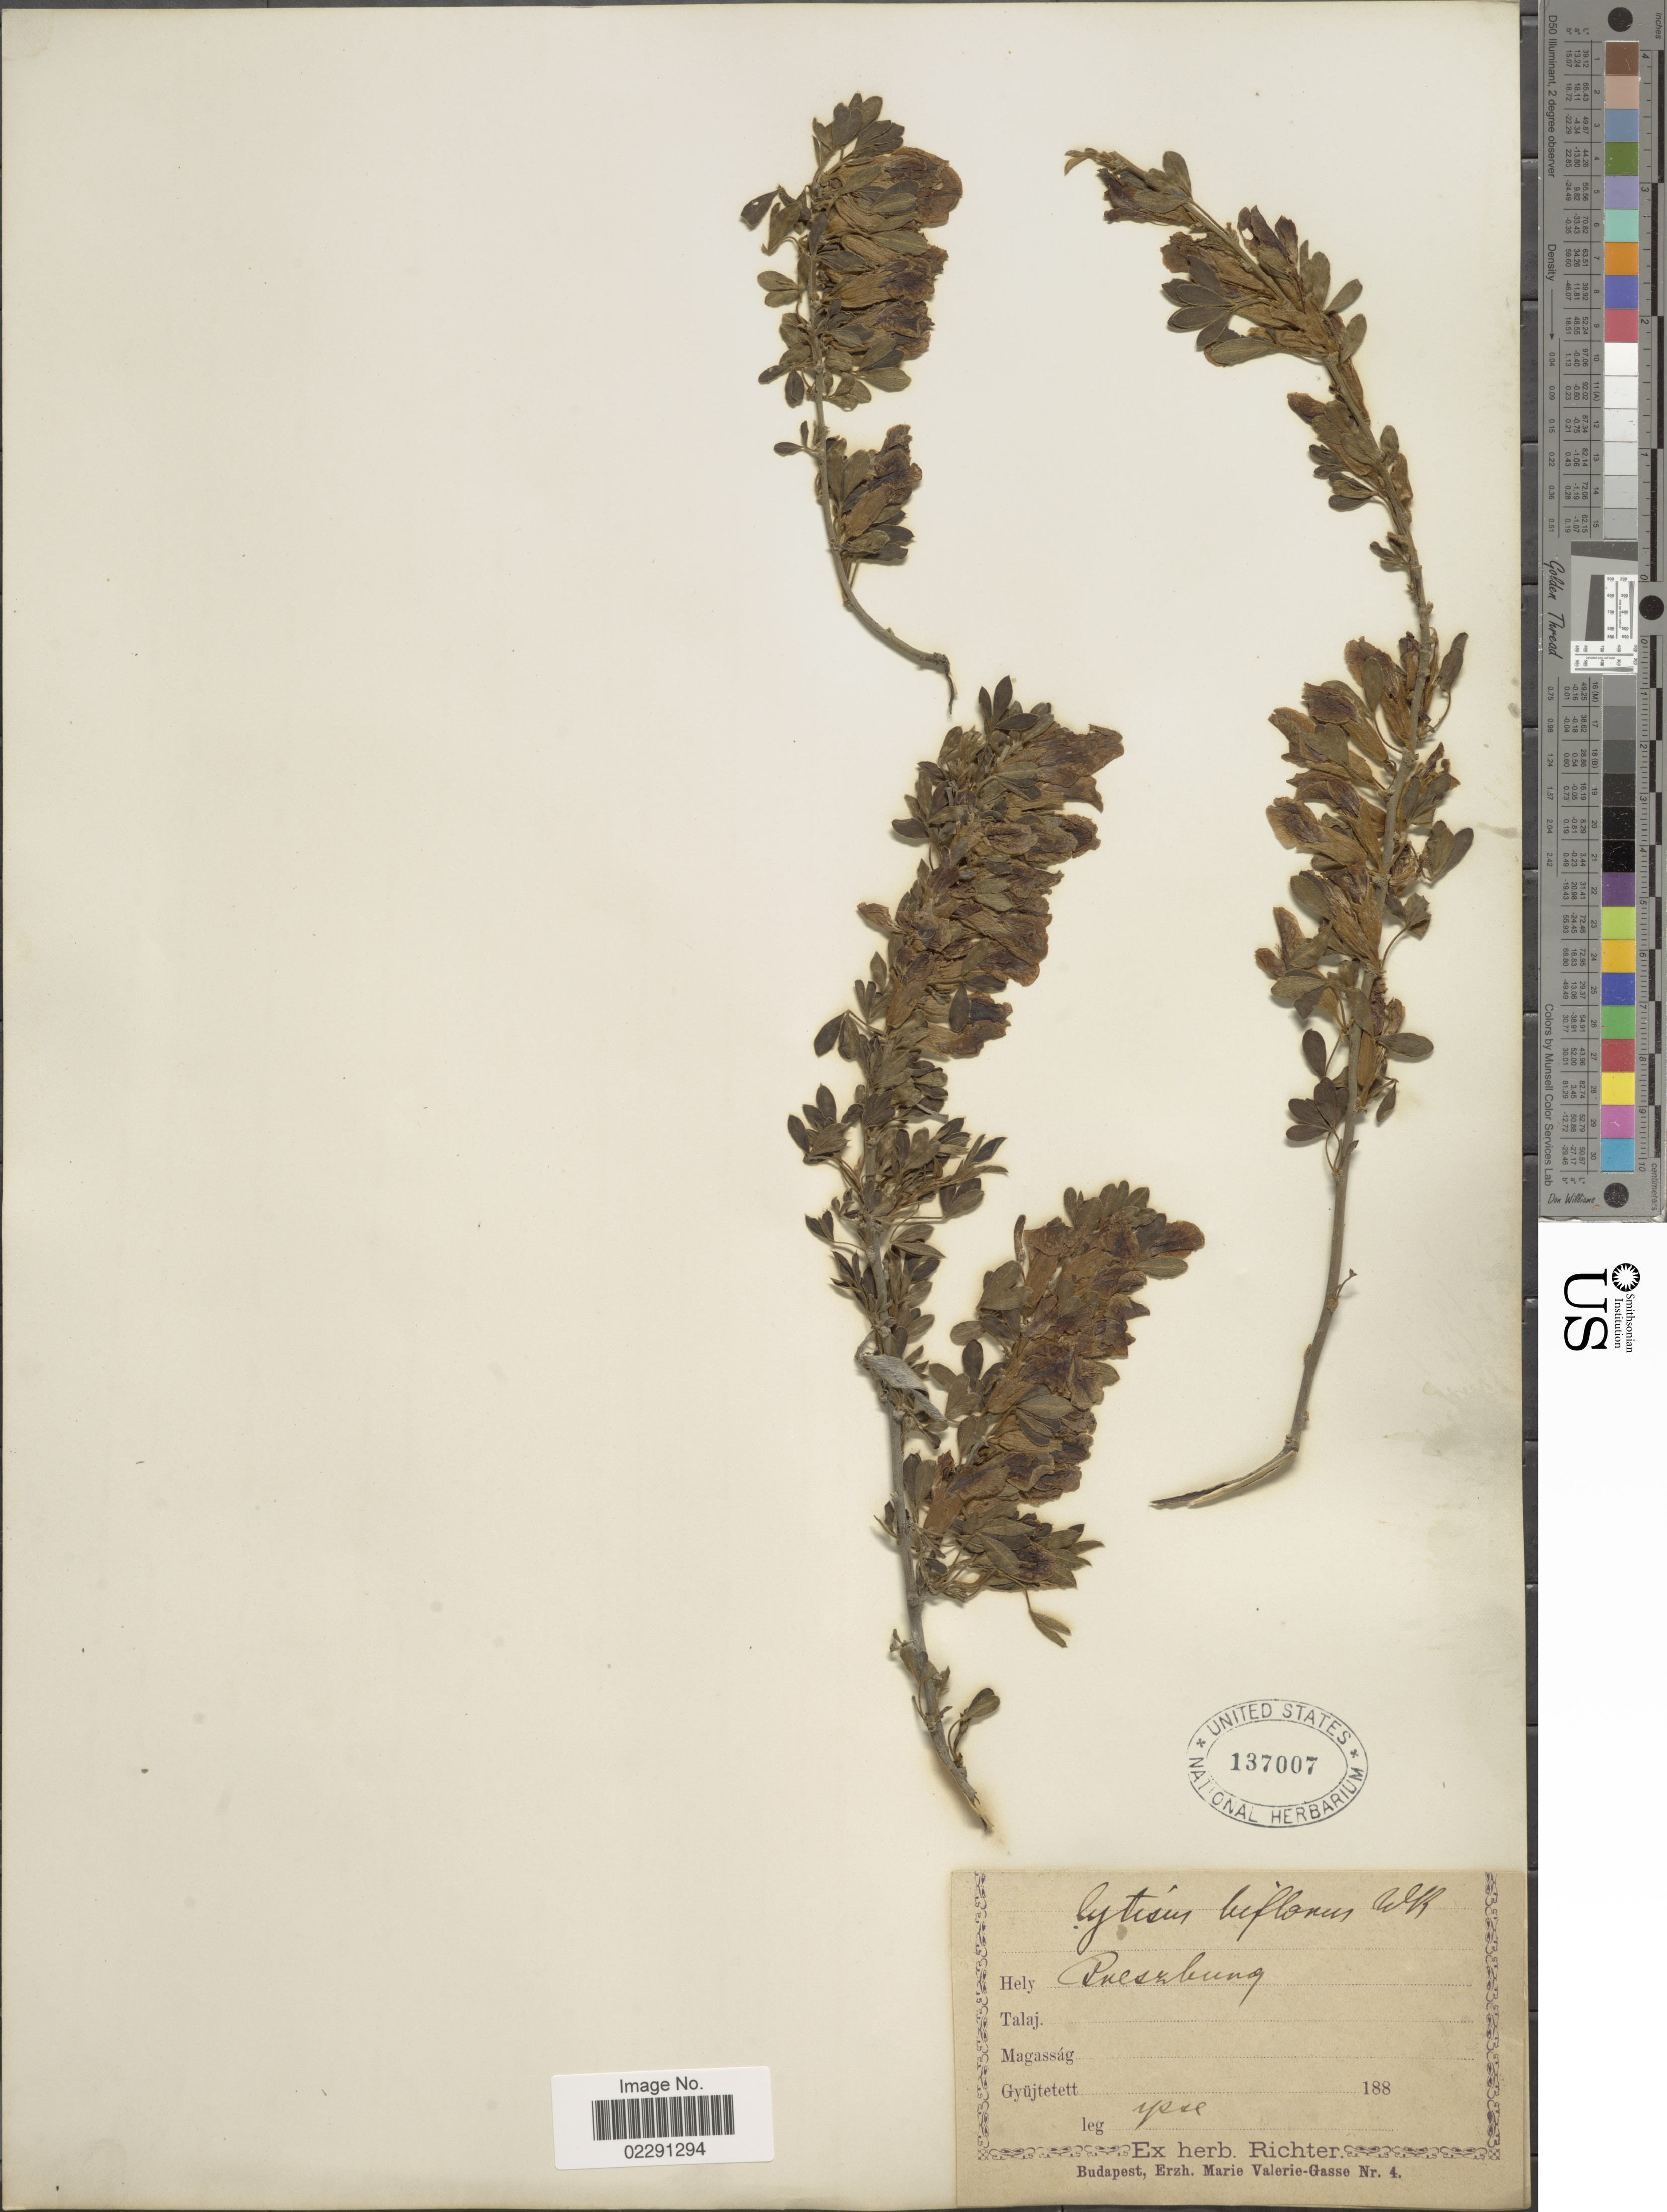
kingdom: Plantae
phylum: Tracheophyta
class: Magnoliopsida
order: Fabales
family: Fabaceae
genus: Cytisus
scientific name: Cytisus ratisbonensis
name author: Schaeff.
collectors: -- Richter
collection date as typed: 188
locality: Preszbung. [interpreted]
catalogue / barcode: US 137007